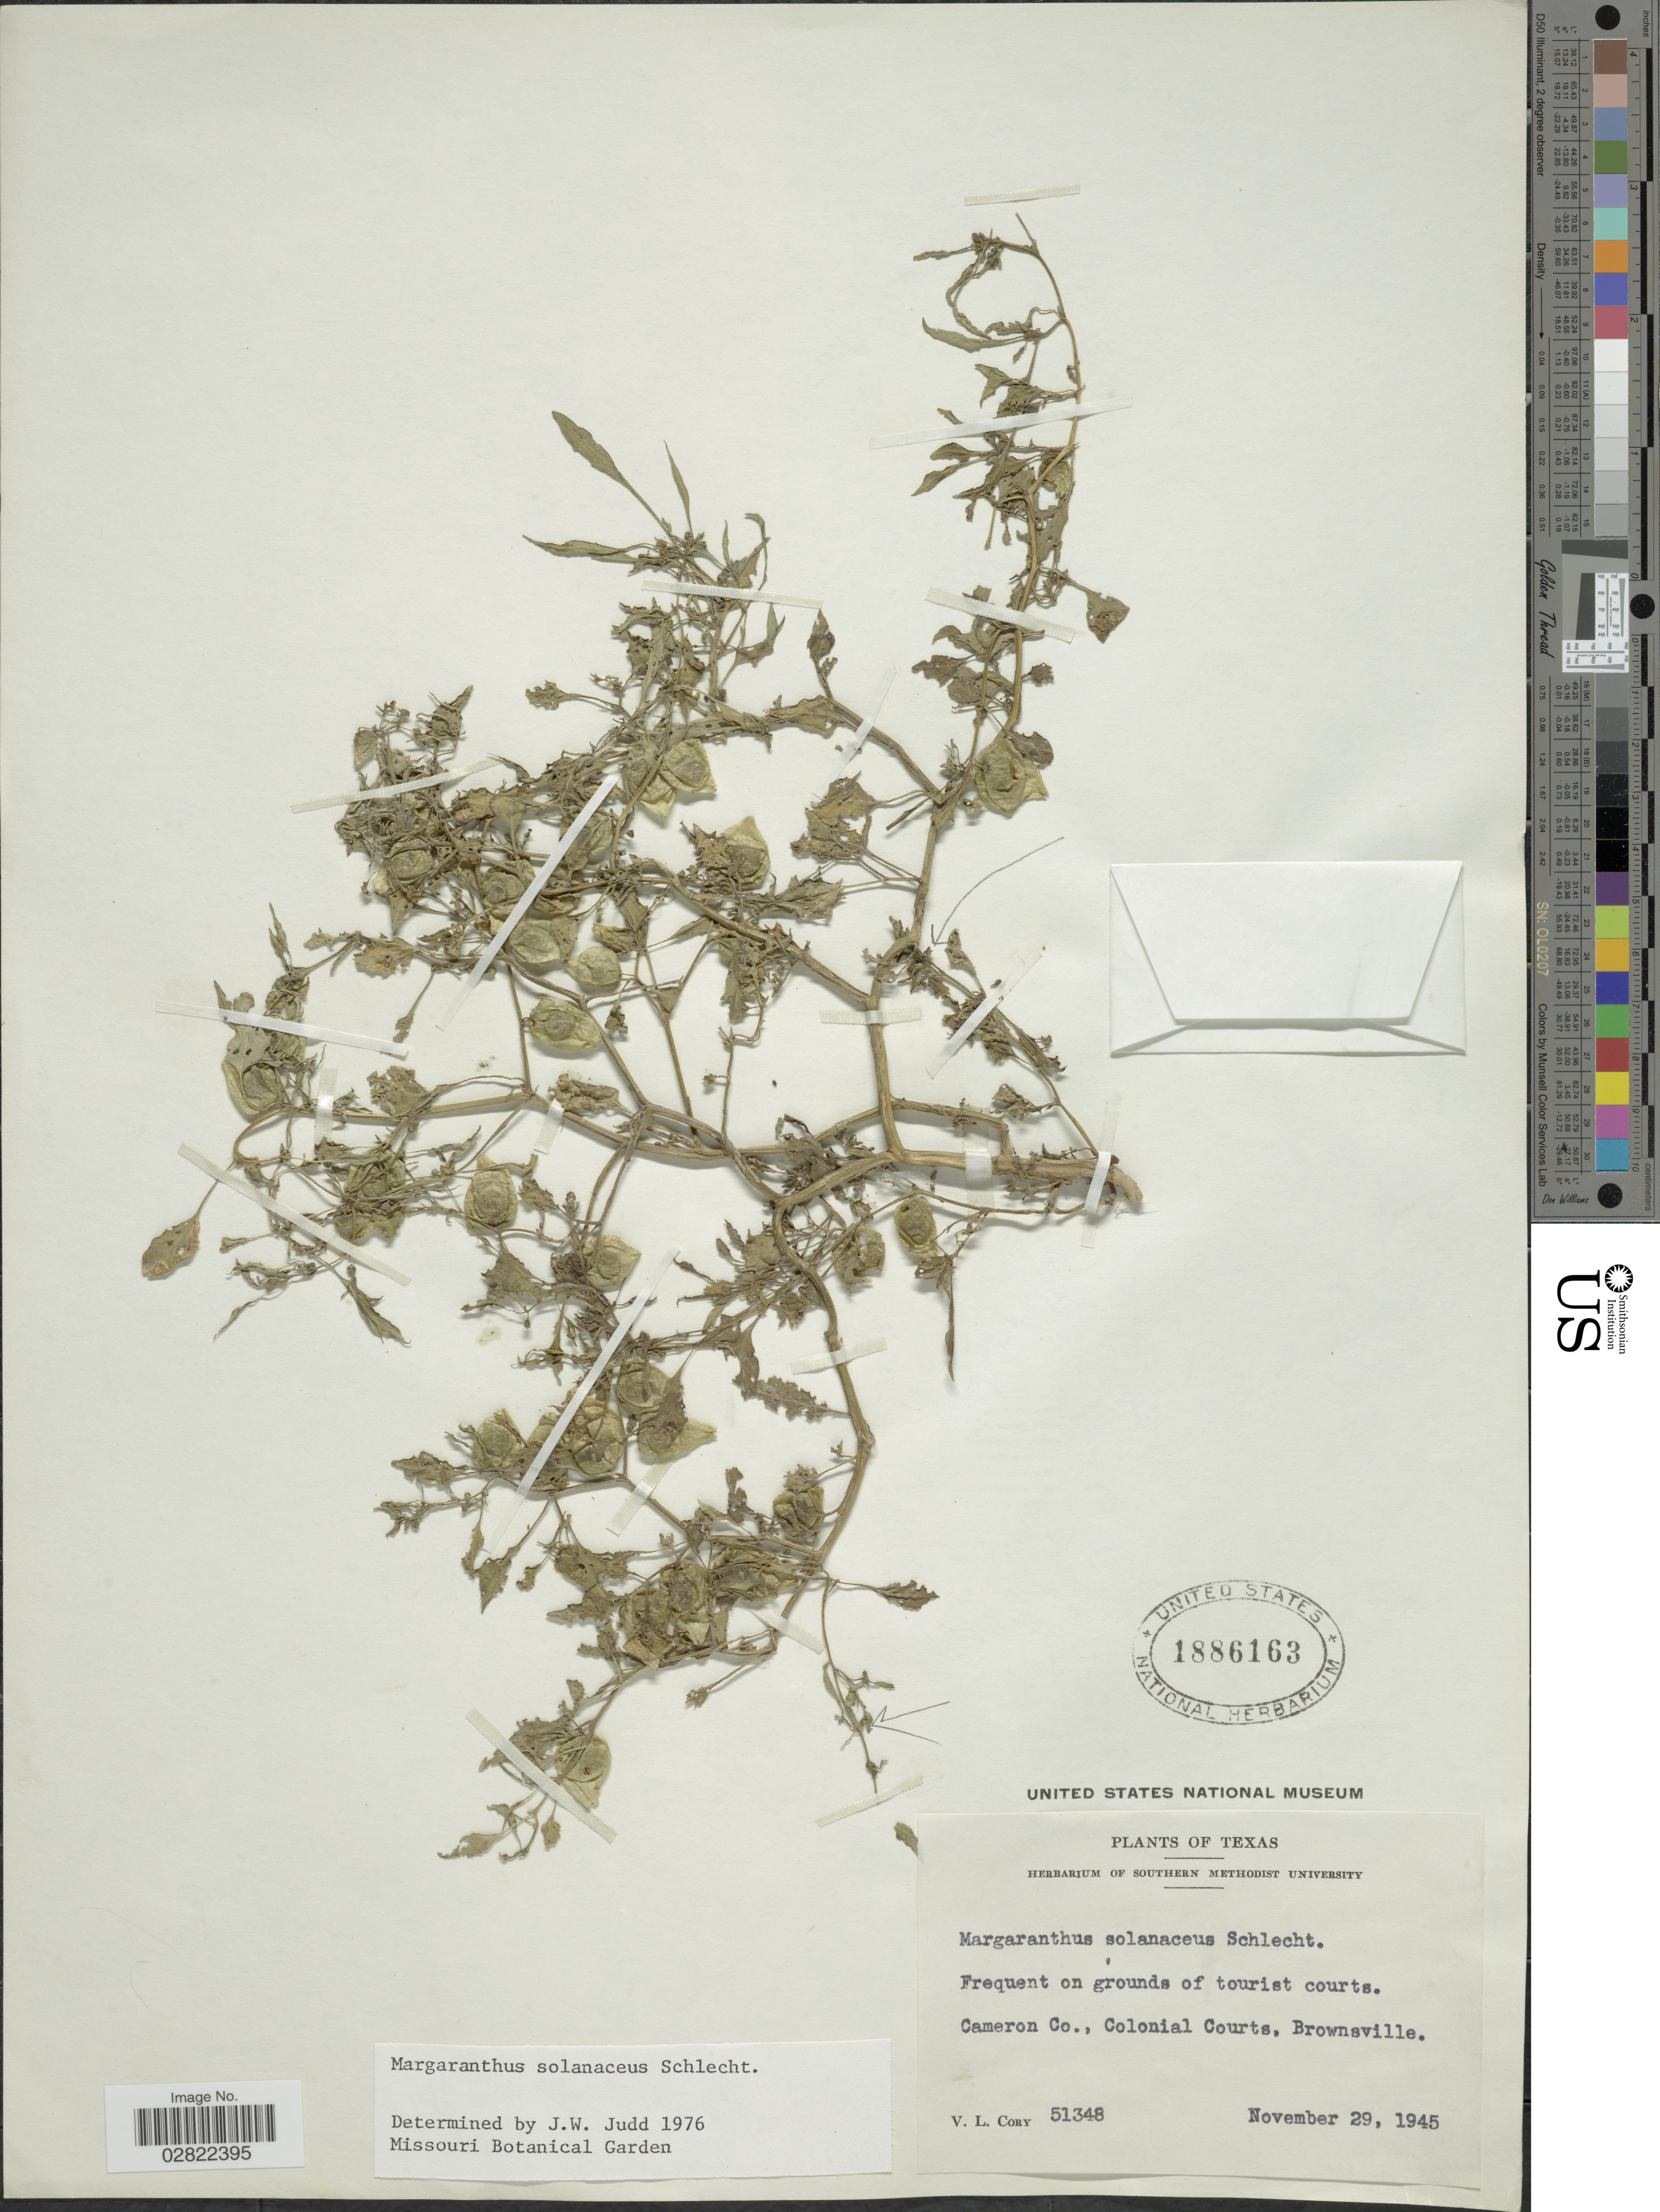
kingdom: Plantae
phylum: Tracheophyta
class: Magnoliopsida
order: Solanales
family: Solanaceae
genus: Margaranthus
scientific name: Margaranthus solanaceus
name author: Schltdl.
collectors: V. Cory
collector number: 51348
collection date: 1945-11-29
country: United States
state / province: Texas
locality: Cameron Co., Colonial Courts, Brownsville.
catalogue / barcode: US 1886163